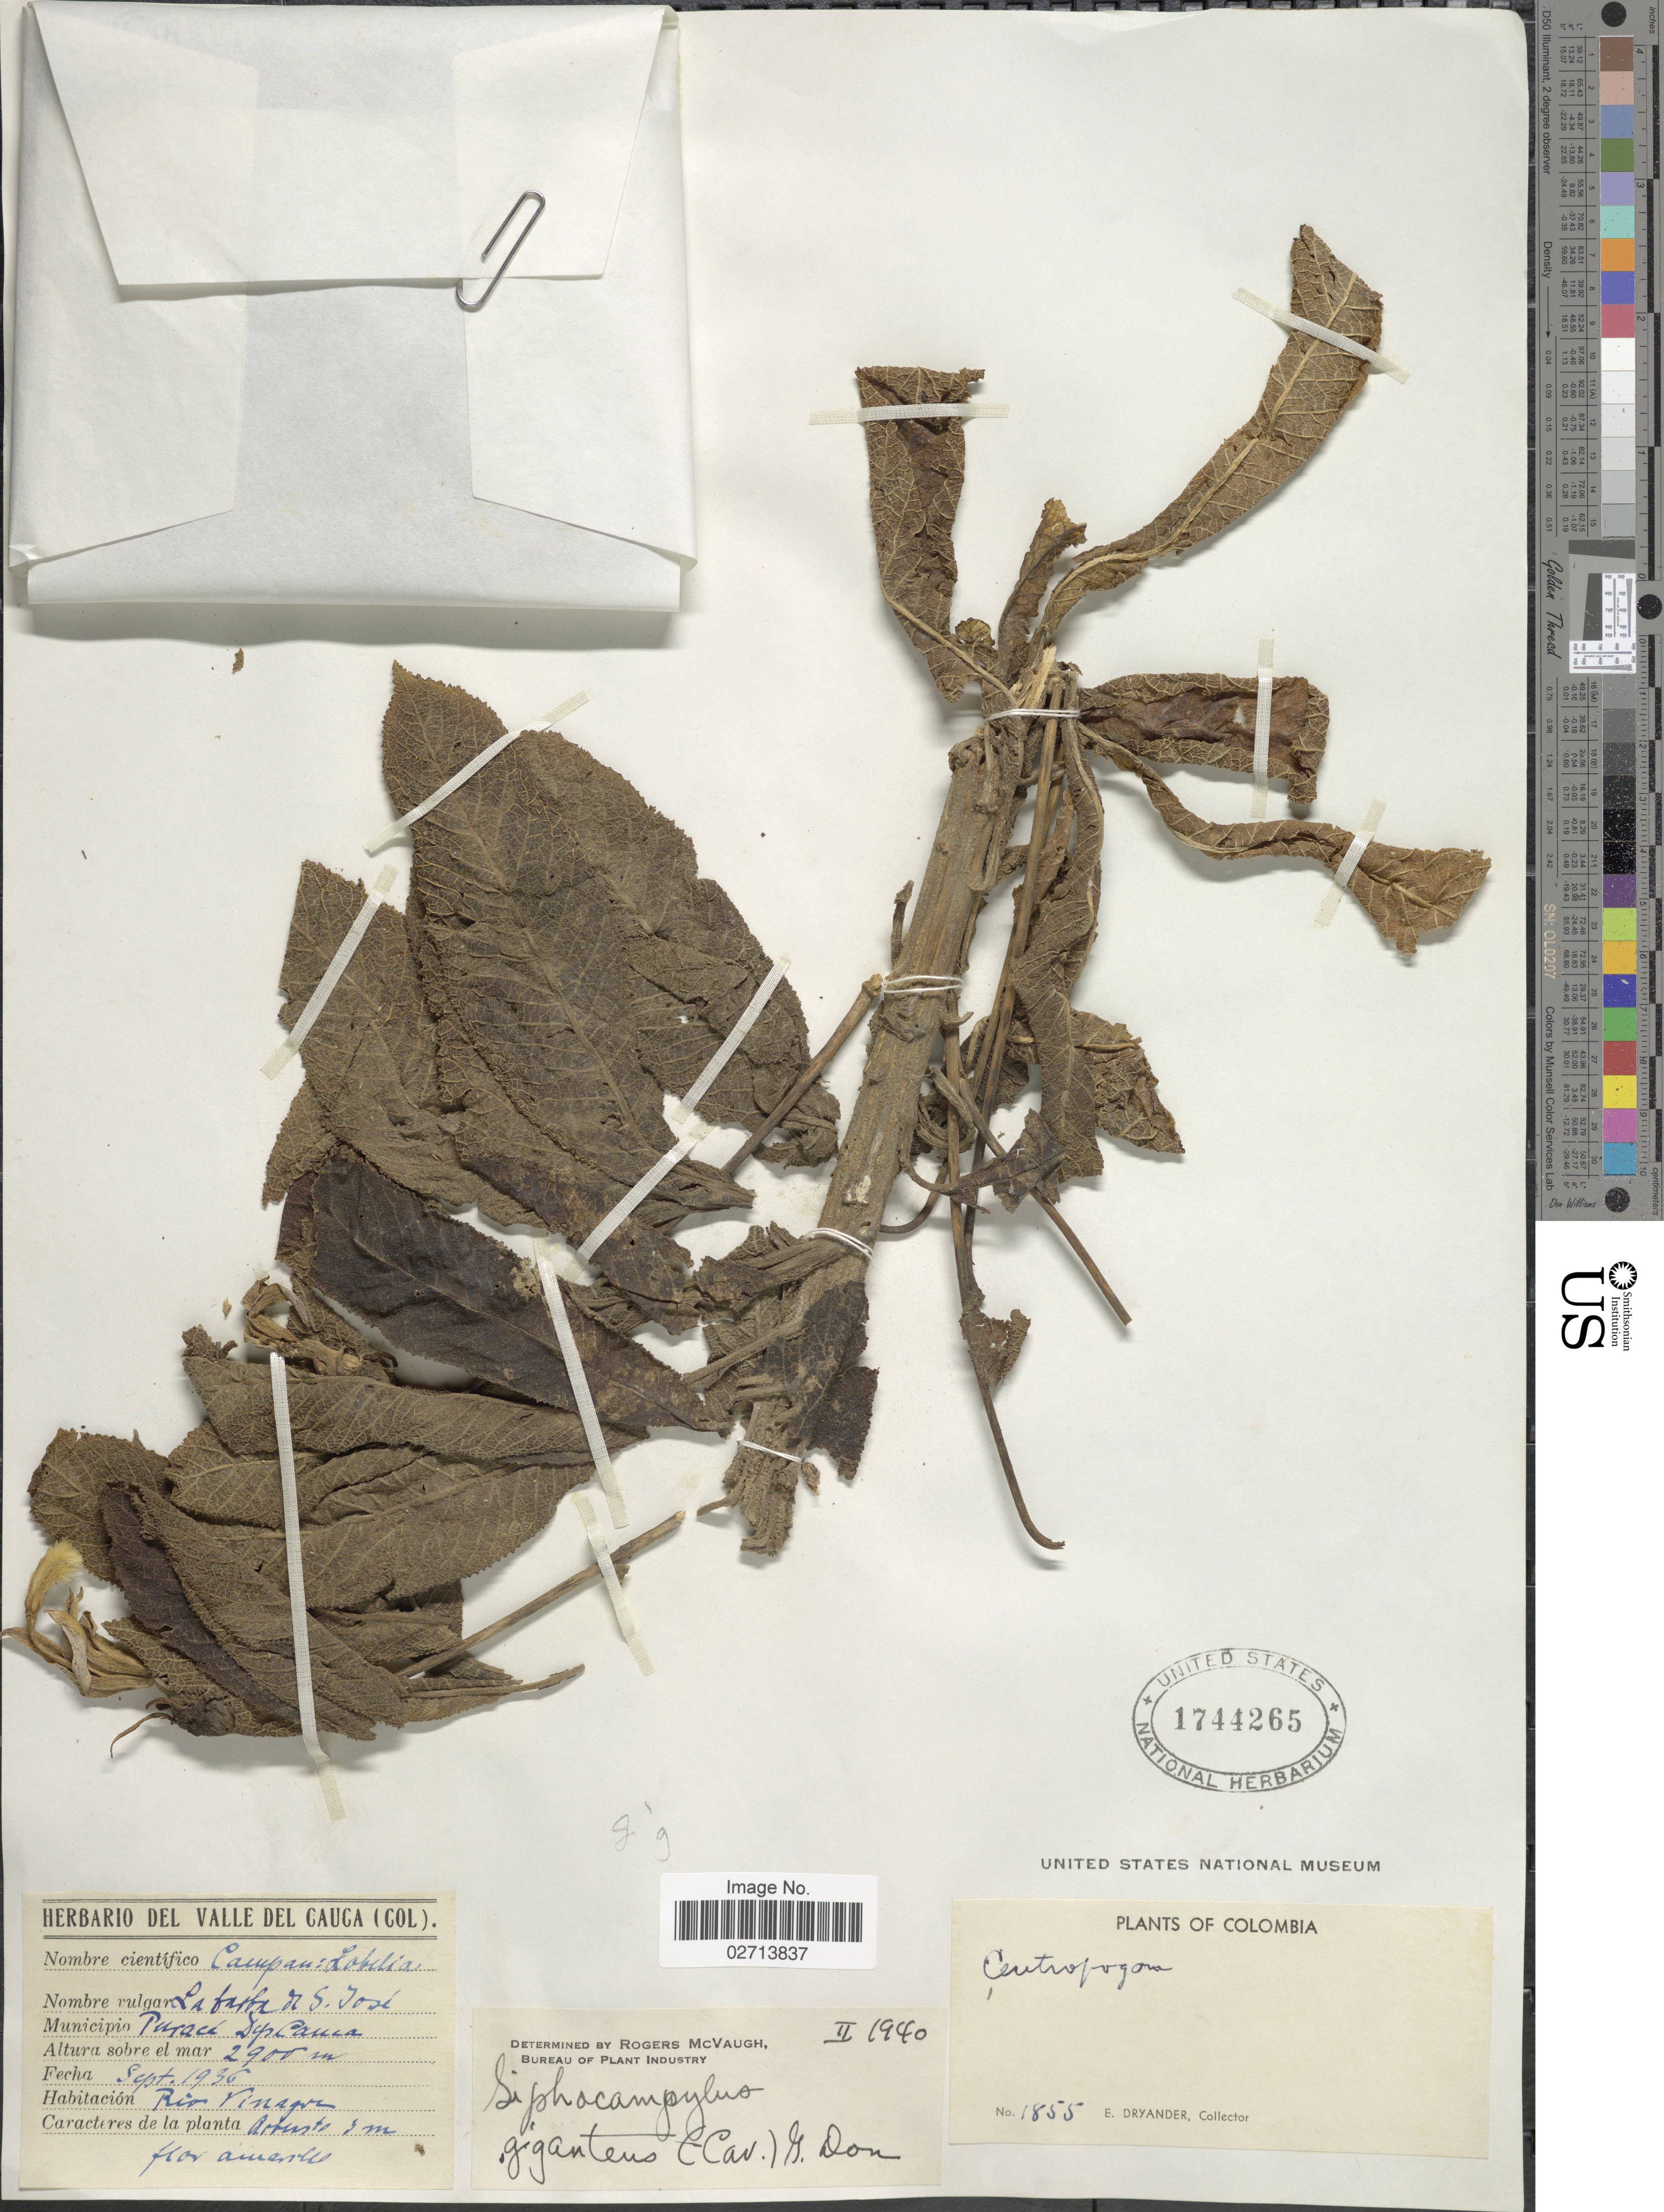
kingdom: Plantae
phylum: Tracheophyta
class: Magnoliopsida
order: Asterales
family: Campanulaceae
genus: Siphocampylus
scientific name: Siphocampylus giganteus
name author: (Cav.) G. Don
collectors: E. Dryander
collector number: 1855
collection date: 1936-09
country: Colombia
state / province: Cauca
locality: Puracé, Dep Cauca, Rio Vinagre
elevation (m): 2900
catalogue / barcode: US 1744265